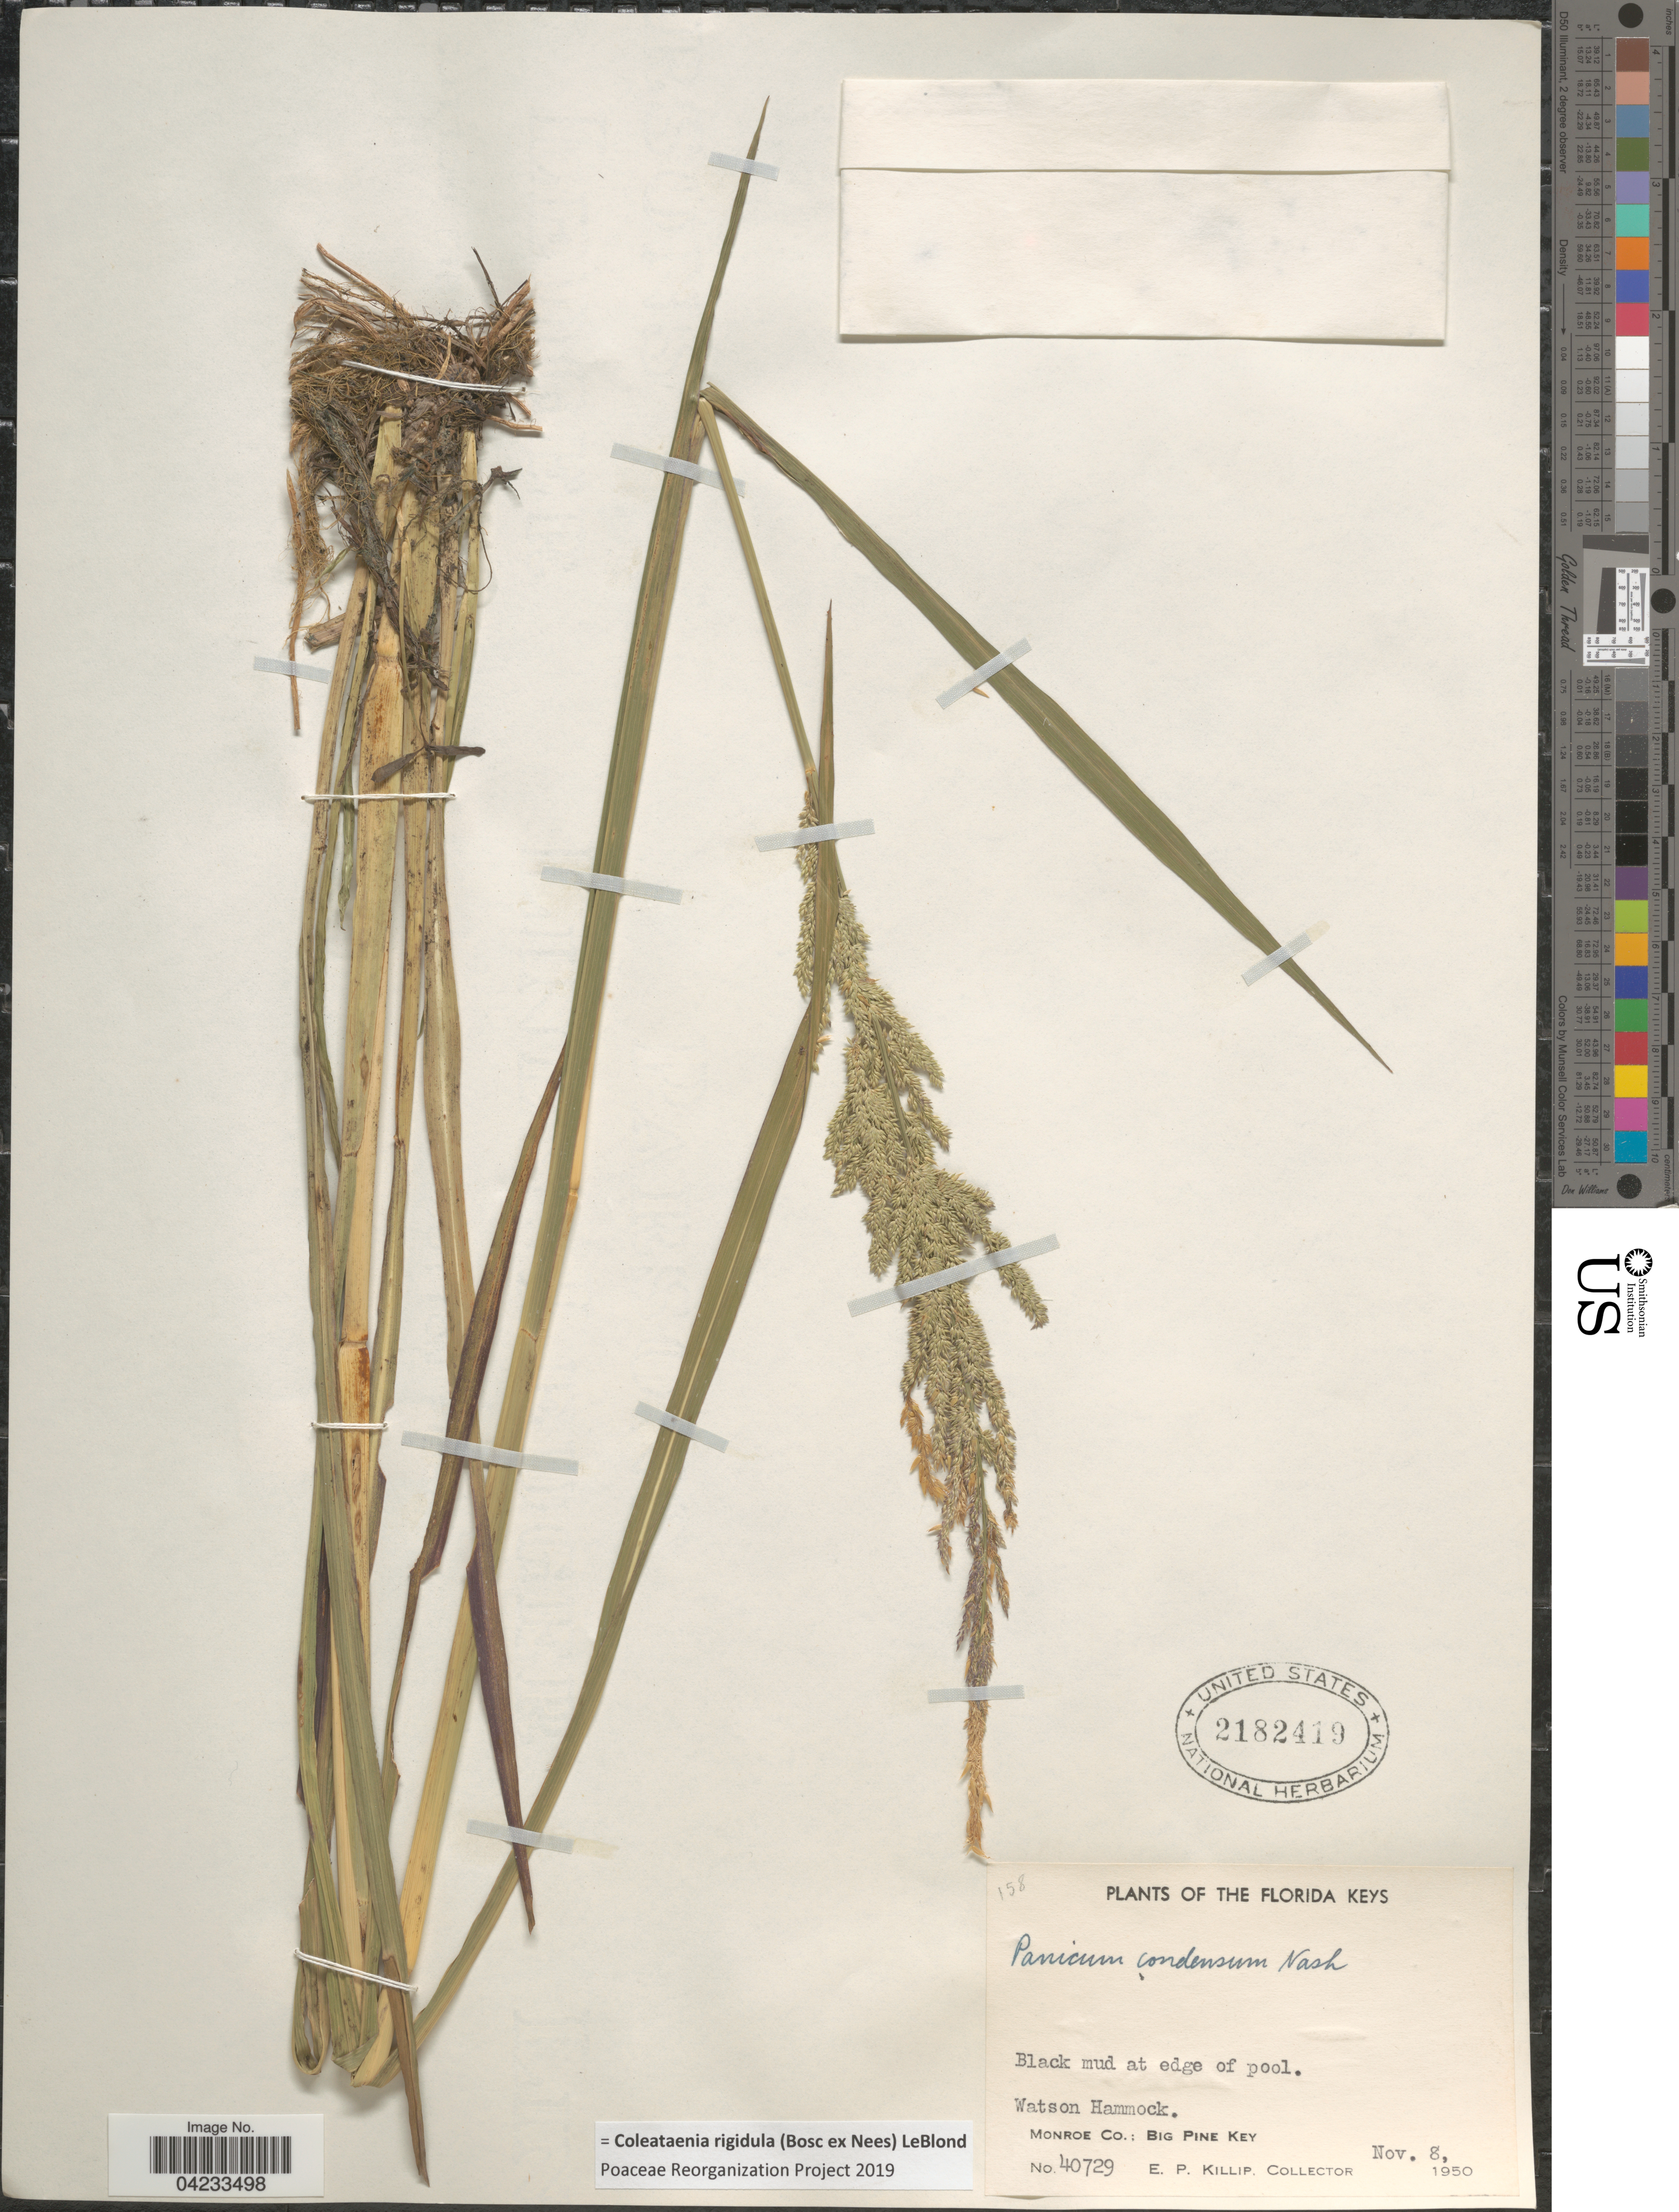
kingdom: Plantae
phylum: Tracheophyta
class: Liliopsida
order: Poales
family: Poaceae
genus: Coleataenia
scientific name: Coleataenia rigidula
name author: (Bosc ex Nees) LeBlond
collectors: E. P. Killip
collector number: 40729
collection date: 1950-11-08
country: United States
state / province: Florida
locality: The Florida Keys. Watson Hammock. Monroe Co.: Big Pine Key.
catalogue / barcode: US 2182419